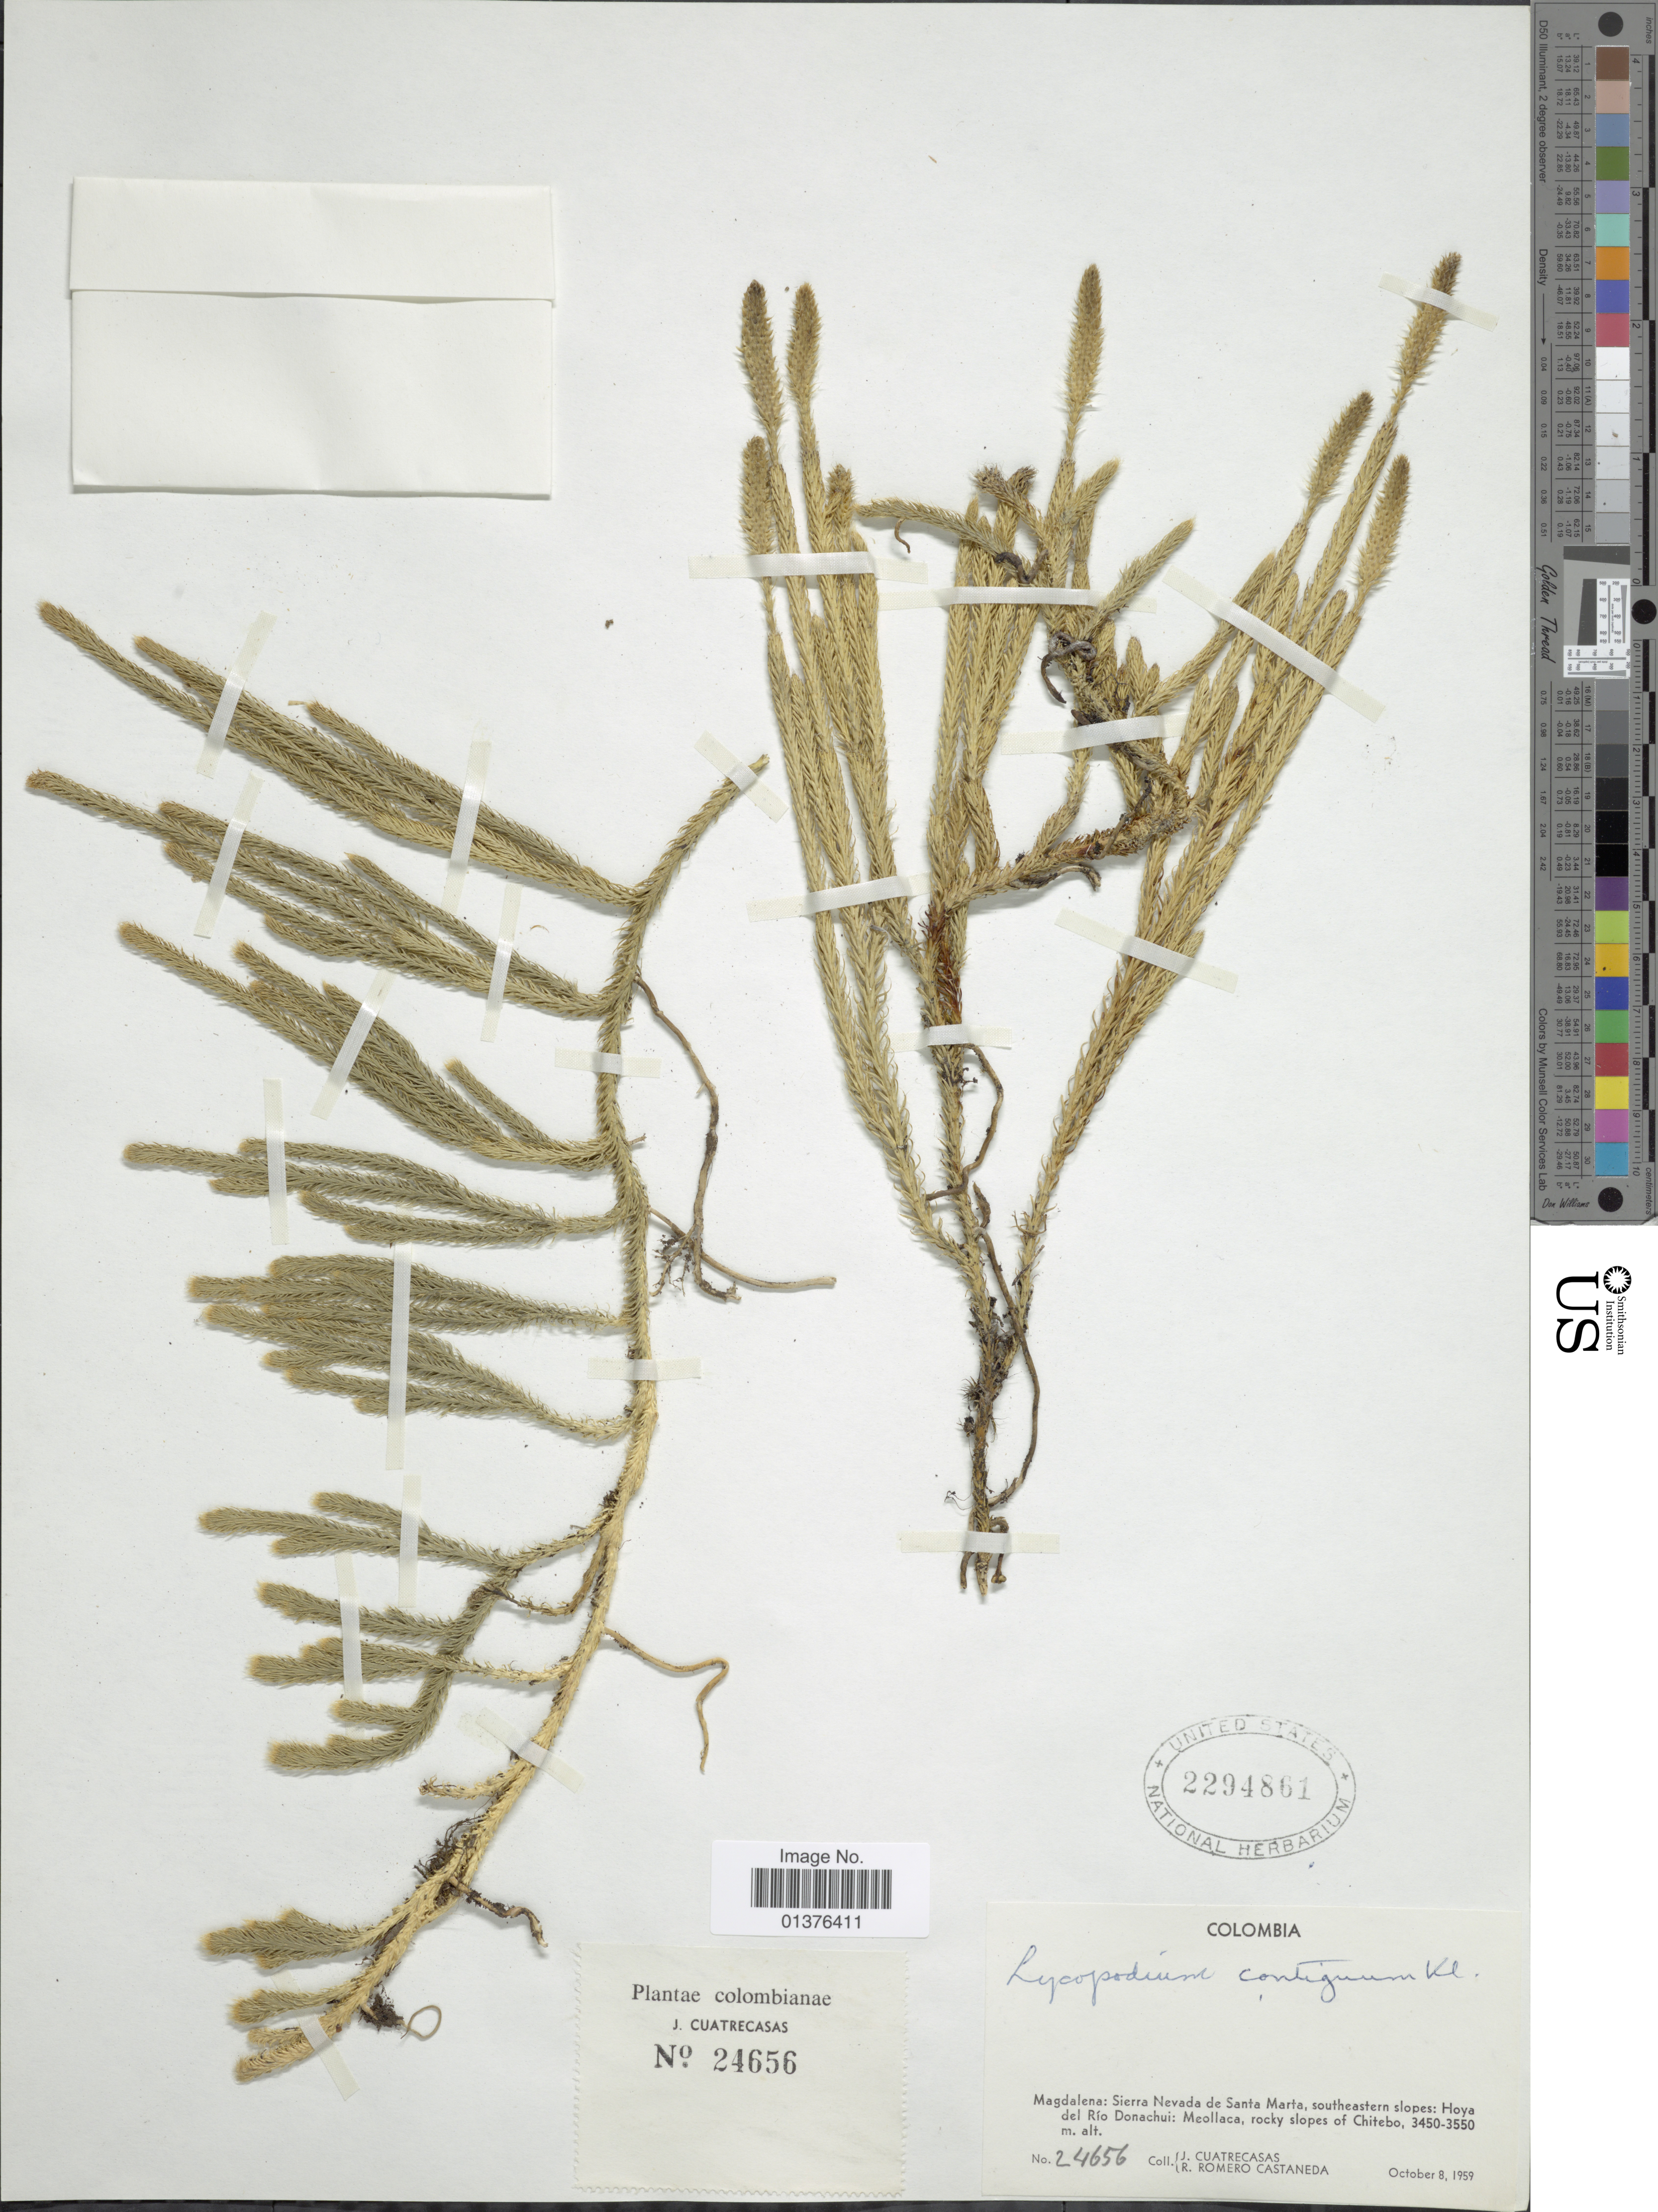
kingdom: Plantae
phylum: Tracheophyta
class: Lycopodiopsida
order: Lycopodiales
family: Lycopodiaceae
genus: Lycopodium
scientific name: Lycopodium clavatum subsp. contiguum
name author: (Klotzsch) B. Øllg.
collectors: J. Cuatrecasas & R. Romero Castañeda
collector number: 24656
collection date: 1959-10-08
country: Colombia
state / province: Magdalena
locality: Sierra Nevada de Santa Marta, southeastern slopes; Hoya del Rio Donachui: Meollaca. rocky slopes of Chitebo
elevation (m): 3450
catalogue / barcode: US 2294861